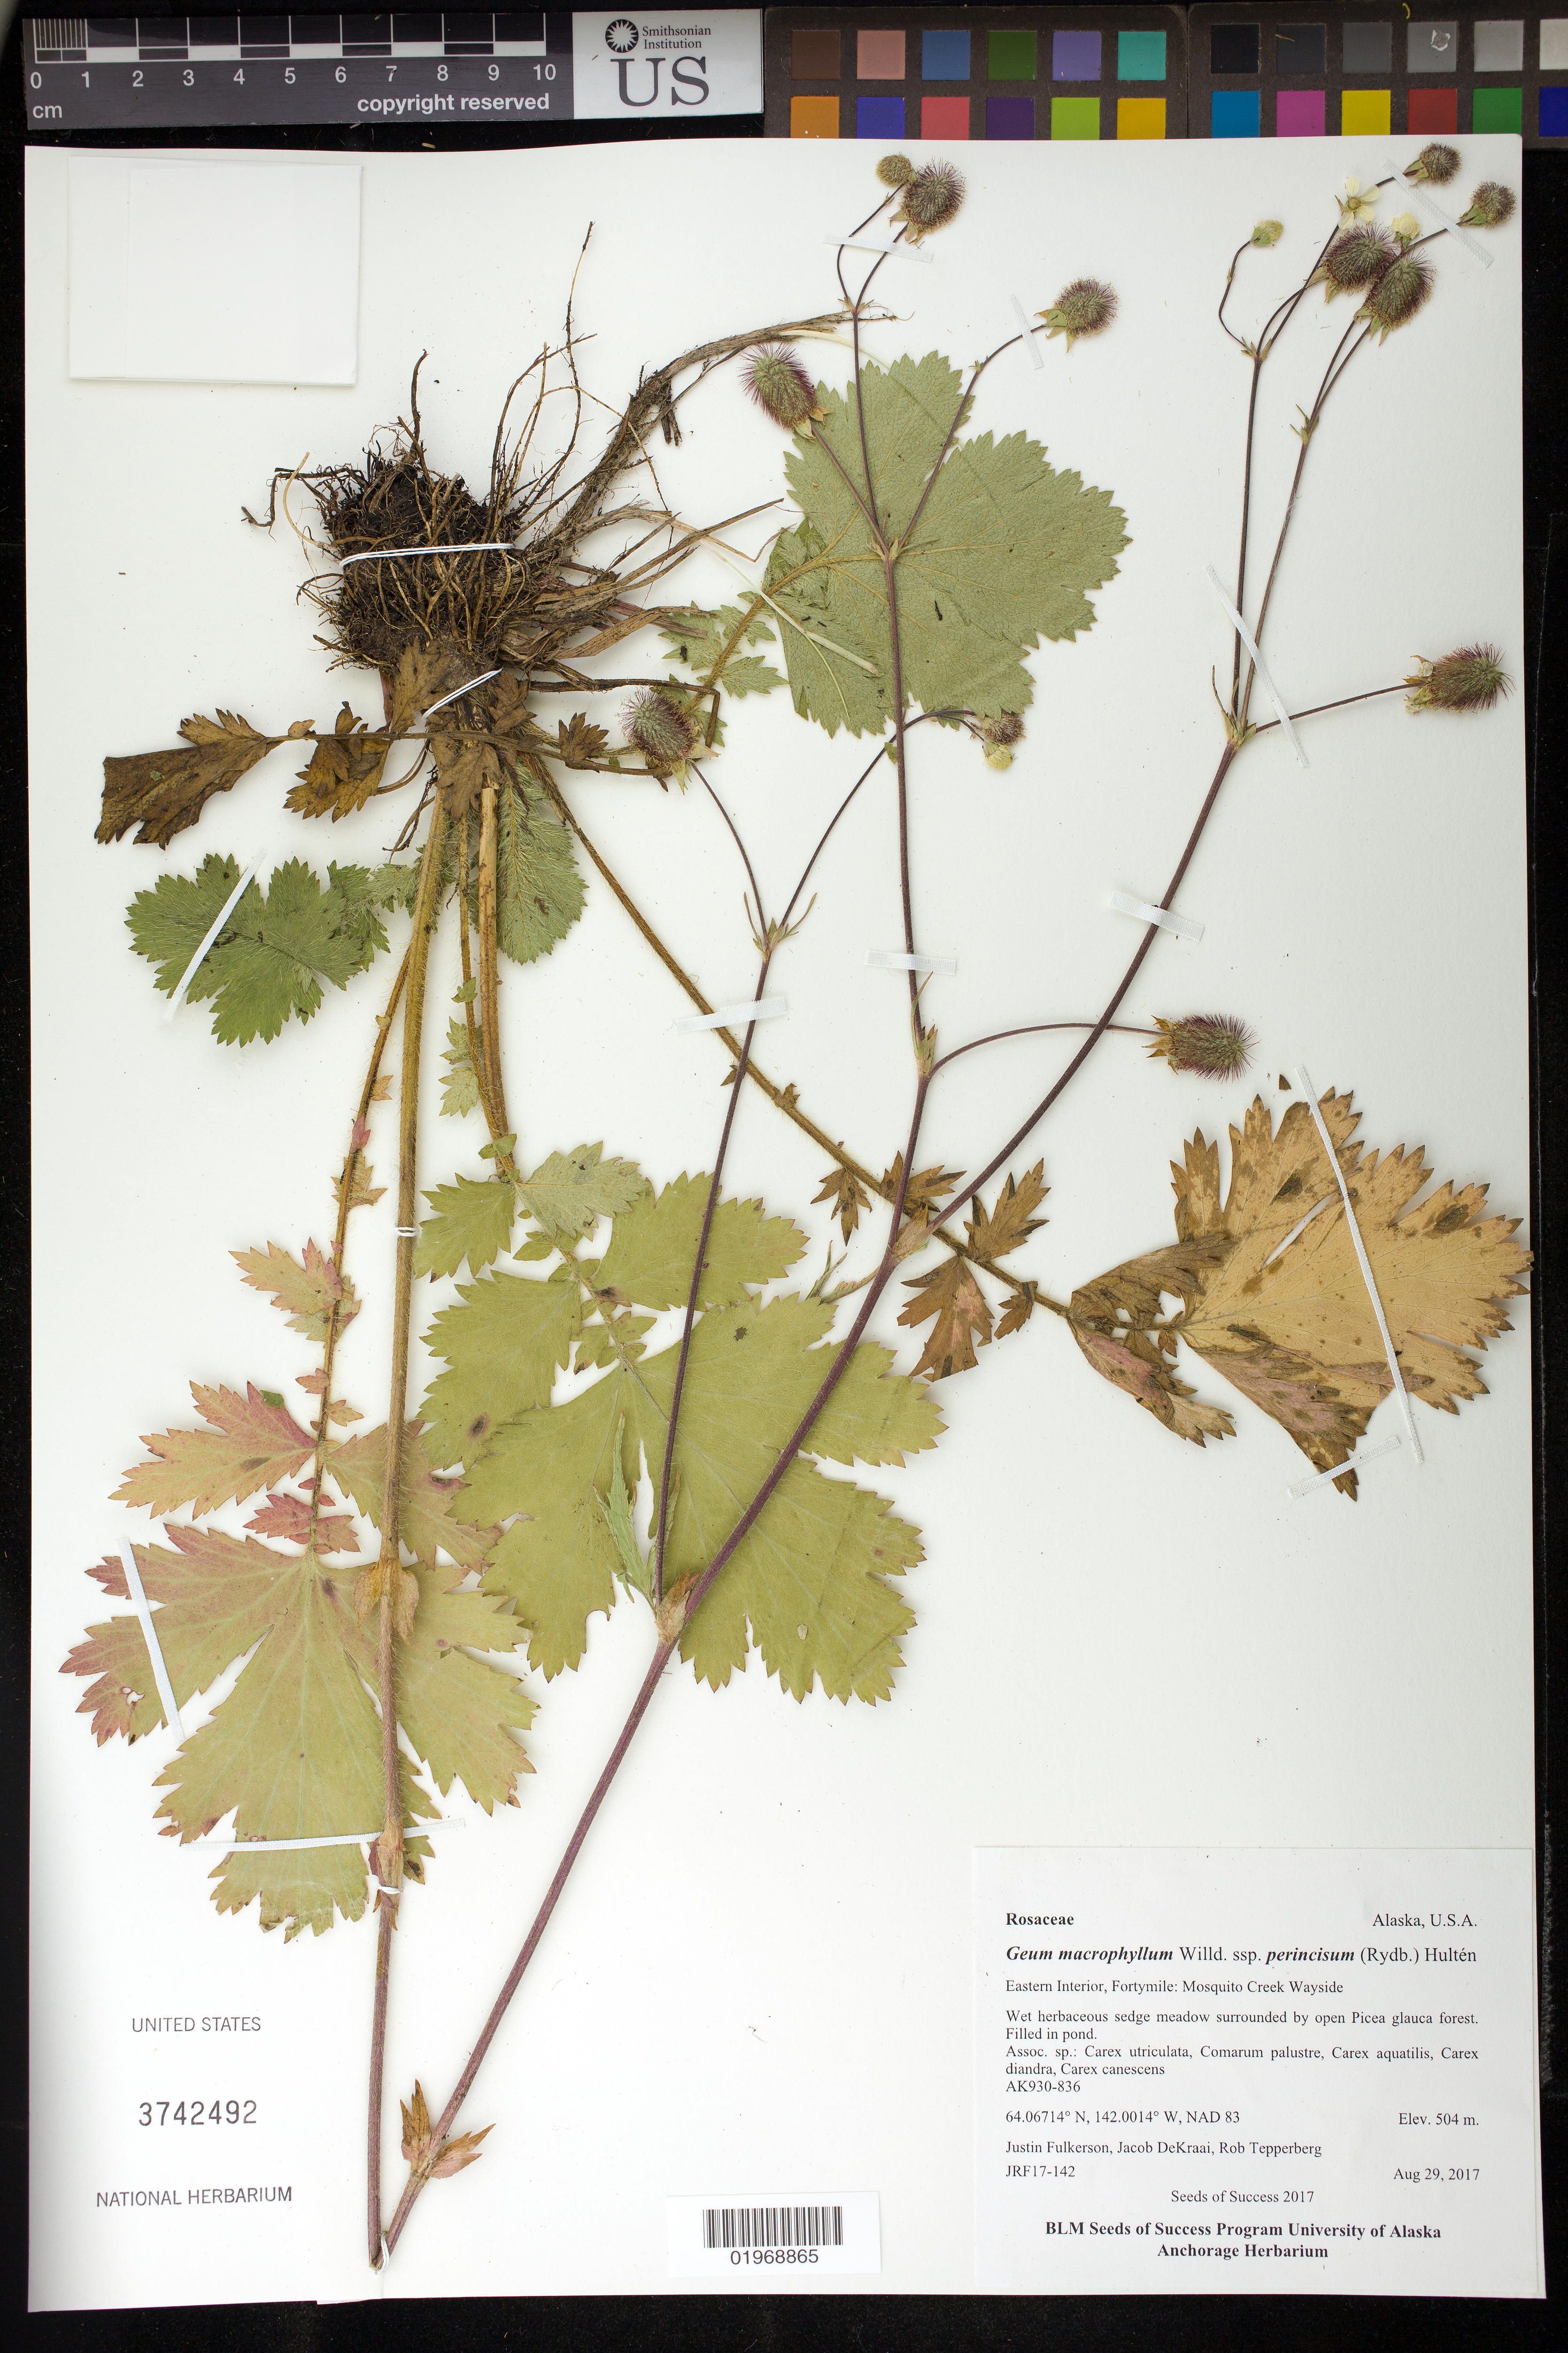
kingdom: Plantae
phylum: Tracheophyta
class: Magnoliopsida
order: Rosales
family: Rosaceae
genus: Geum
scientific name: Geum macrophyllum var. perincisum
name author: (Rydb.) Raup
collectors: J. Fulkerson, J. DeKraai & R. Tepperberg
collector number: JRF17-142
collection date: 2017-08-29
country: United States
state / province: Alaska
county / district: Southeast Fairbanks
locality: Eastern Interior, Forty-Mile, Mosquito Creek Wayside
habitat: Wet herbaceous sedge meadow surrounded by open Picea glauca forest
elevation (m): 504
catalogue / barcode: US 3742492